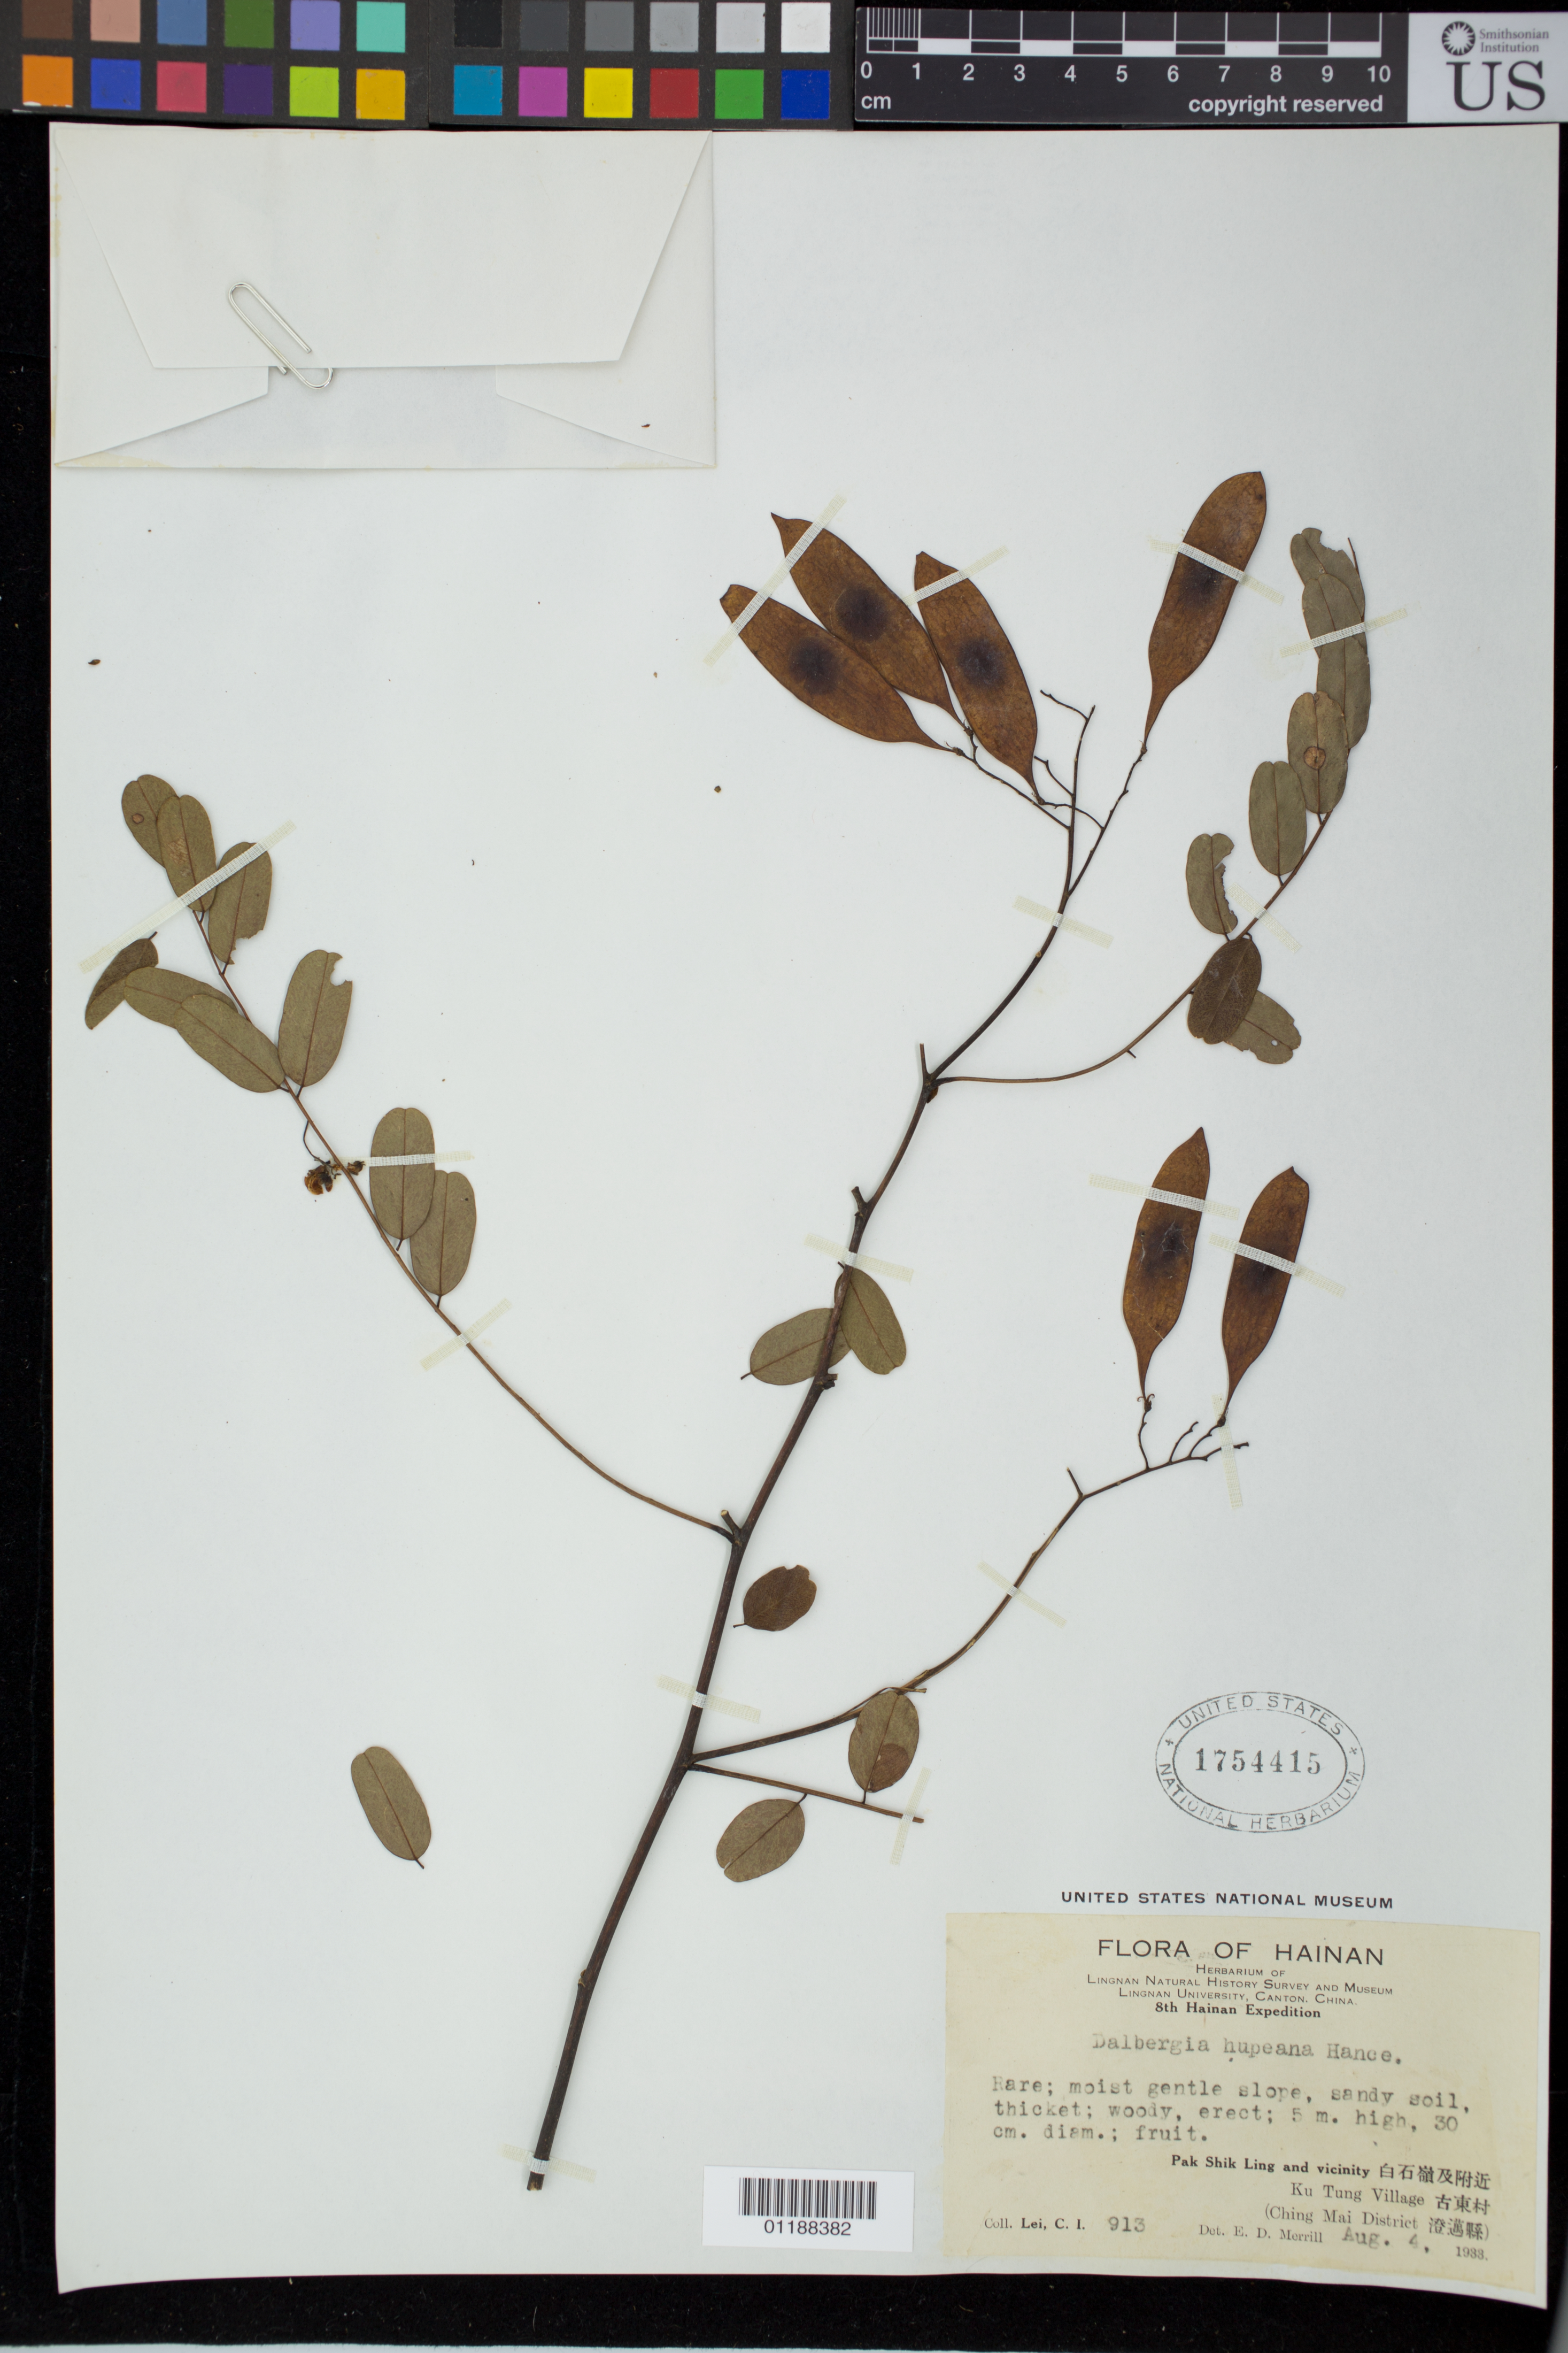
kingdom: Plantae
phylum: Tracheophyta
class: Magnoliopsida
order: Fabales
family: Fabaceae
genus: Dalbergia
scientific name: Dalbergia hupeana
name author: Hance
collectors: C. I. Lei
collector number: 913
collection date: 1933-08-04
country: China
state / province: Hainan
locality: Pak Shik Ling and vicinity; Ku Tung Village, Ching Mai District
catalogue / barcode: US 1754415